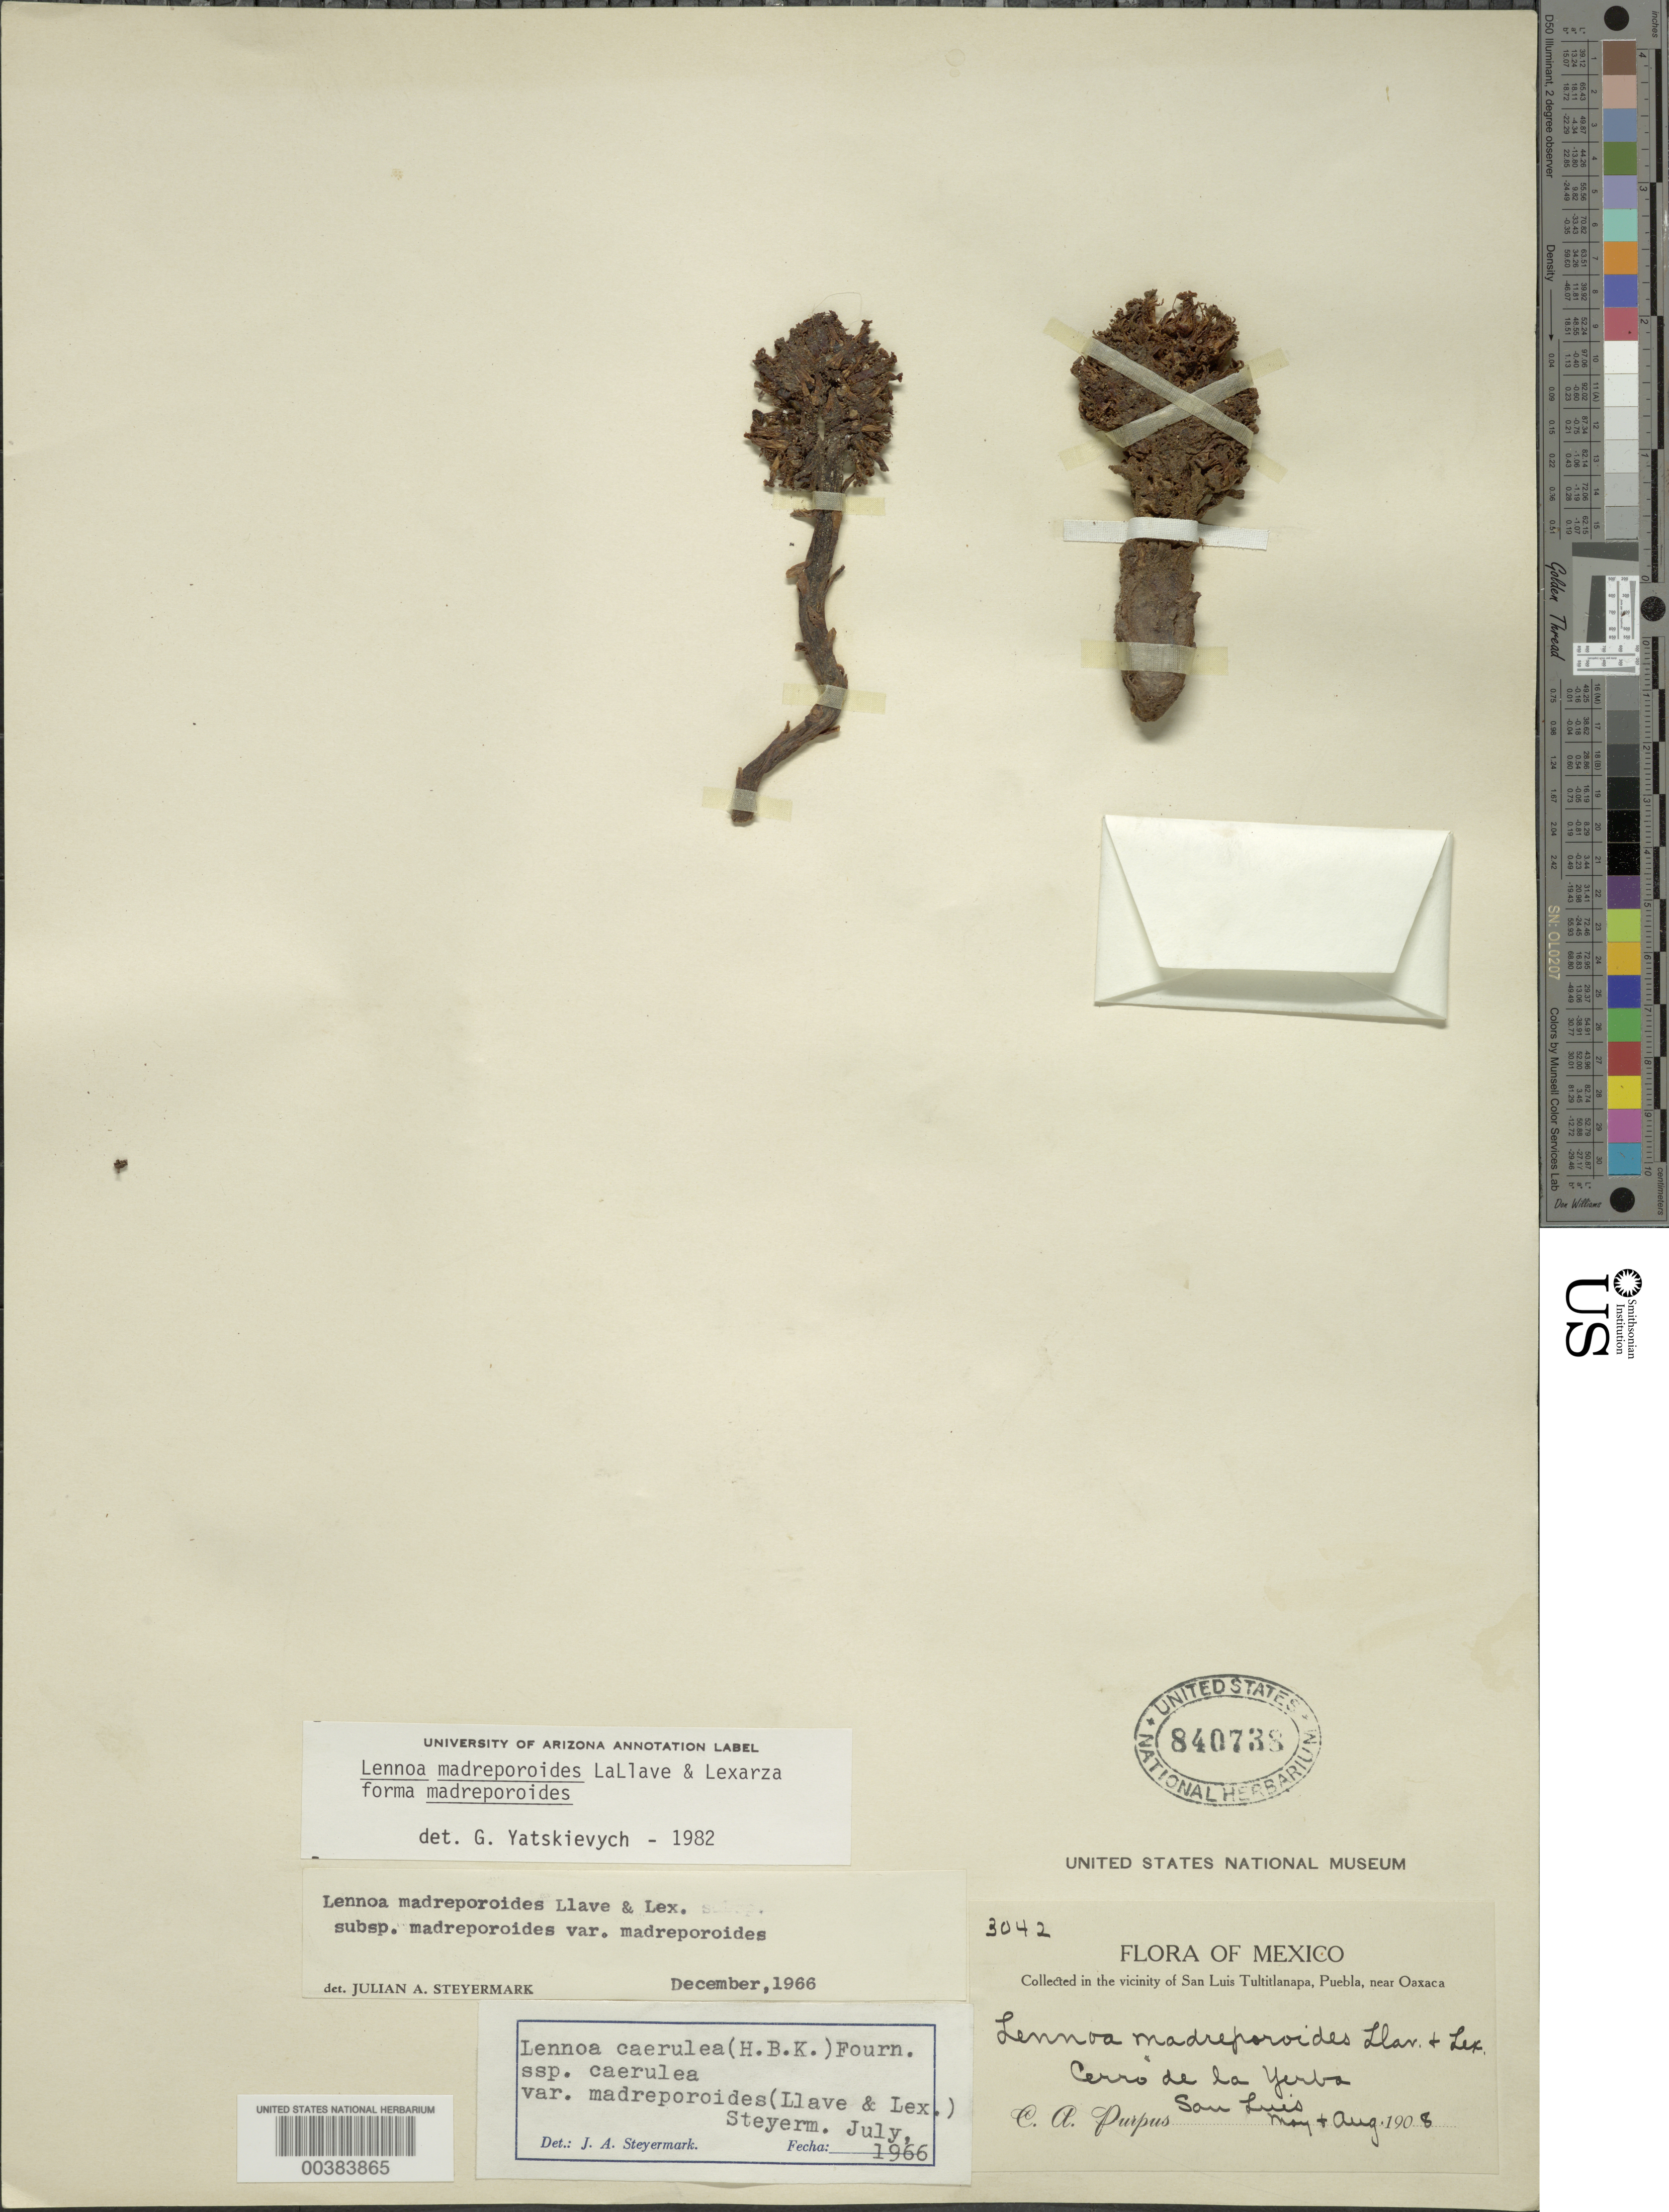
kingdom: Plantae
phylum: Tracheophyta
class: Magnoliopsida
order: Boraginales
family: Lennoaceae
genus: Lennoa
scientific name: Lennoa madreporoides f. madreporoides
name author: La Llave & Lex.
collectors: C. A. Purpus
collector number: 3042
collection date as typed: May 1908 and -- Aug 1908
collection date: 1908-05,1908-08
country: Mexico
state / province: Puebla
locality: Cerro de la yerba San Luis, vicinity of san luis tultitlanapa, near Oaxaca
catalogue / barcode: US 840738